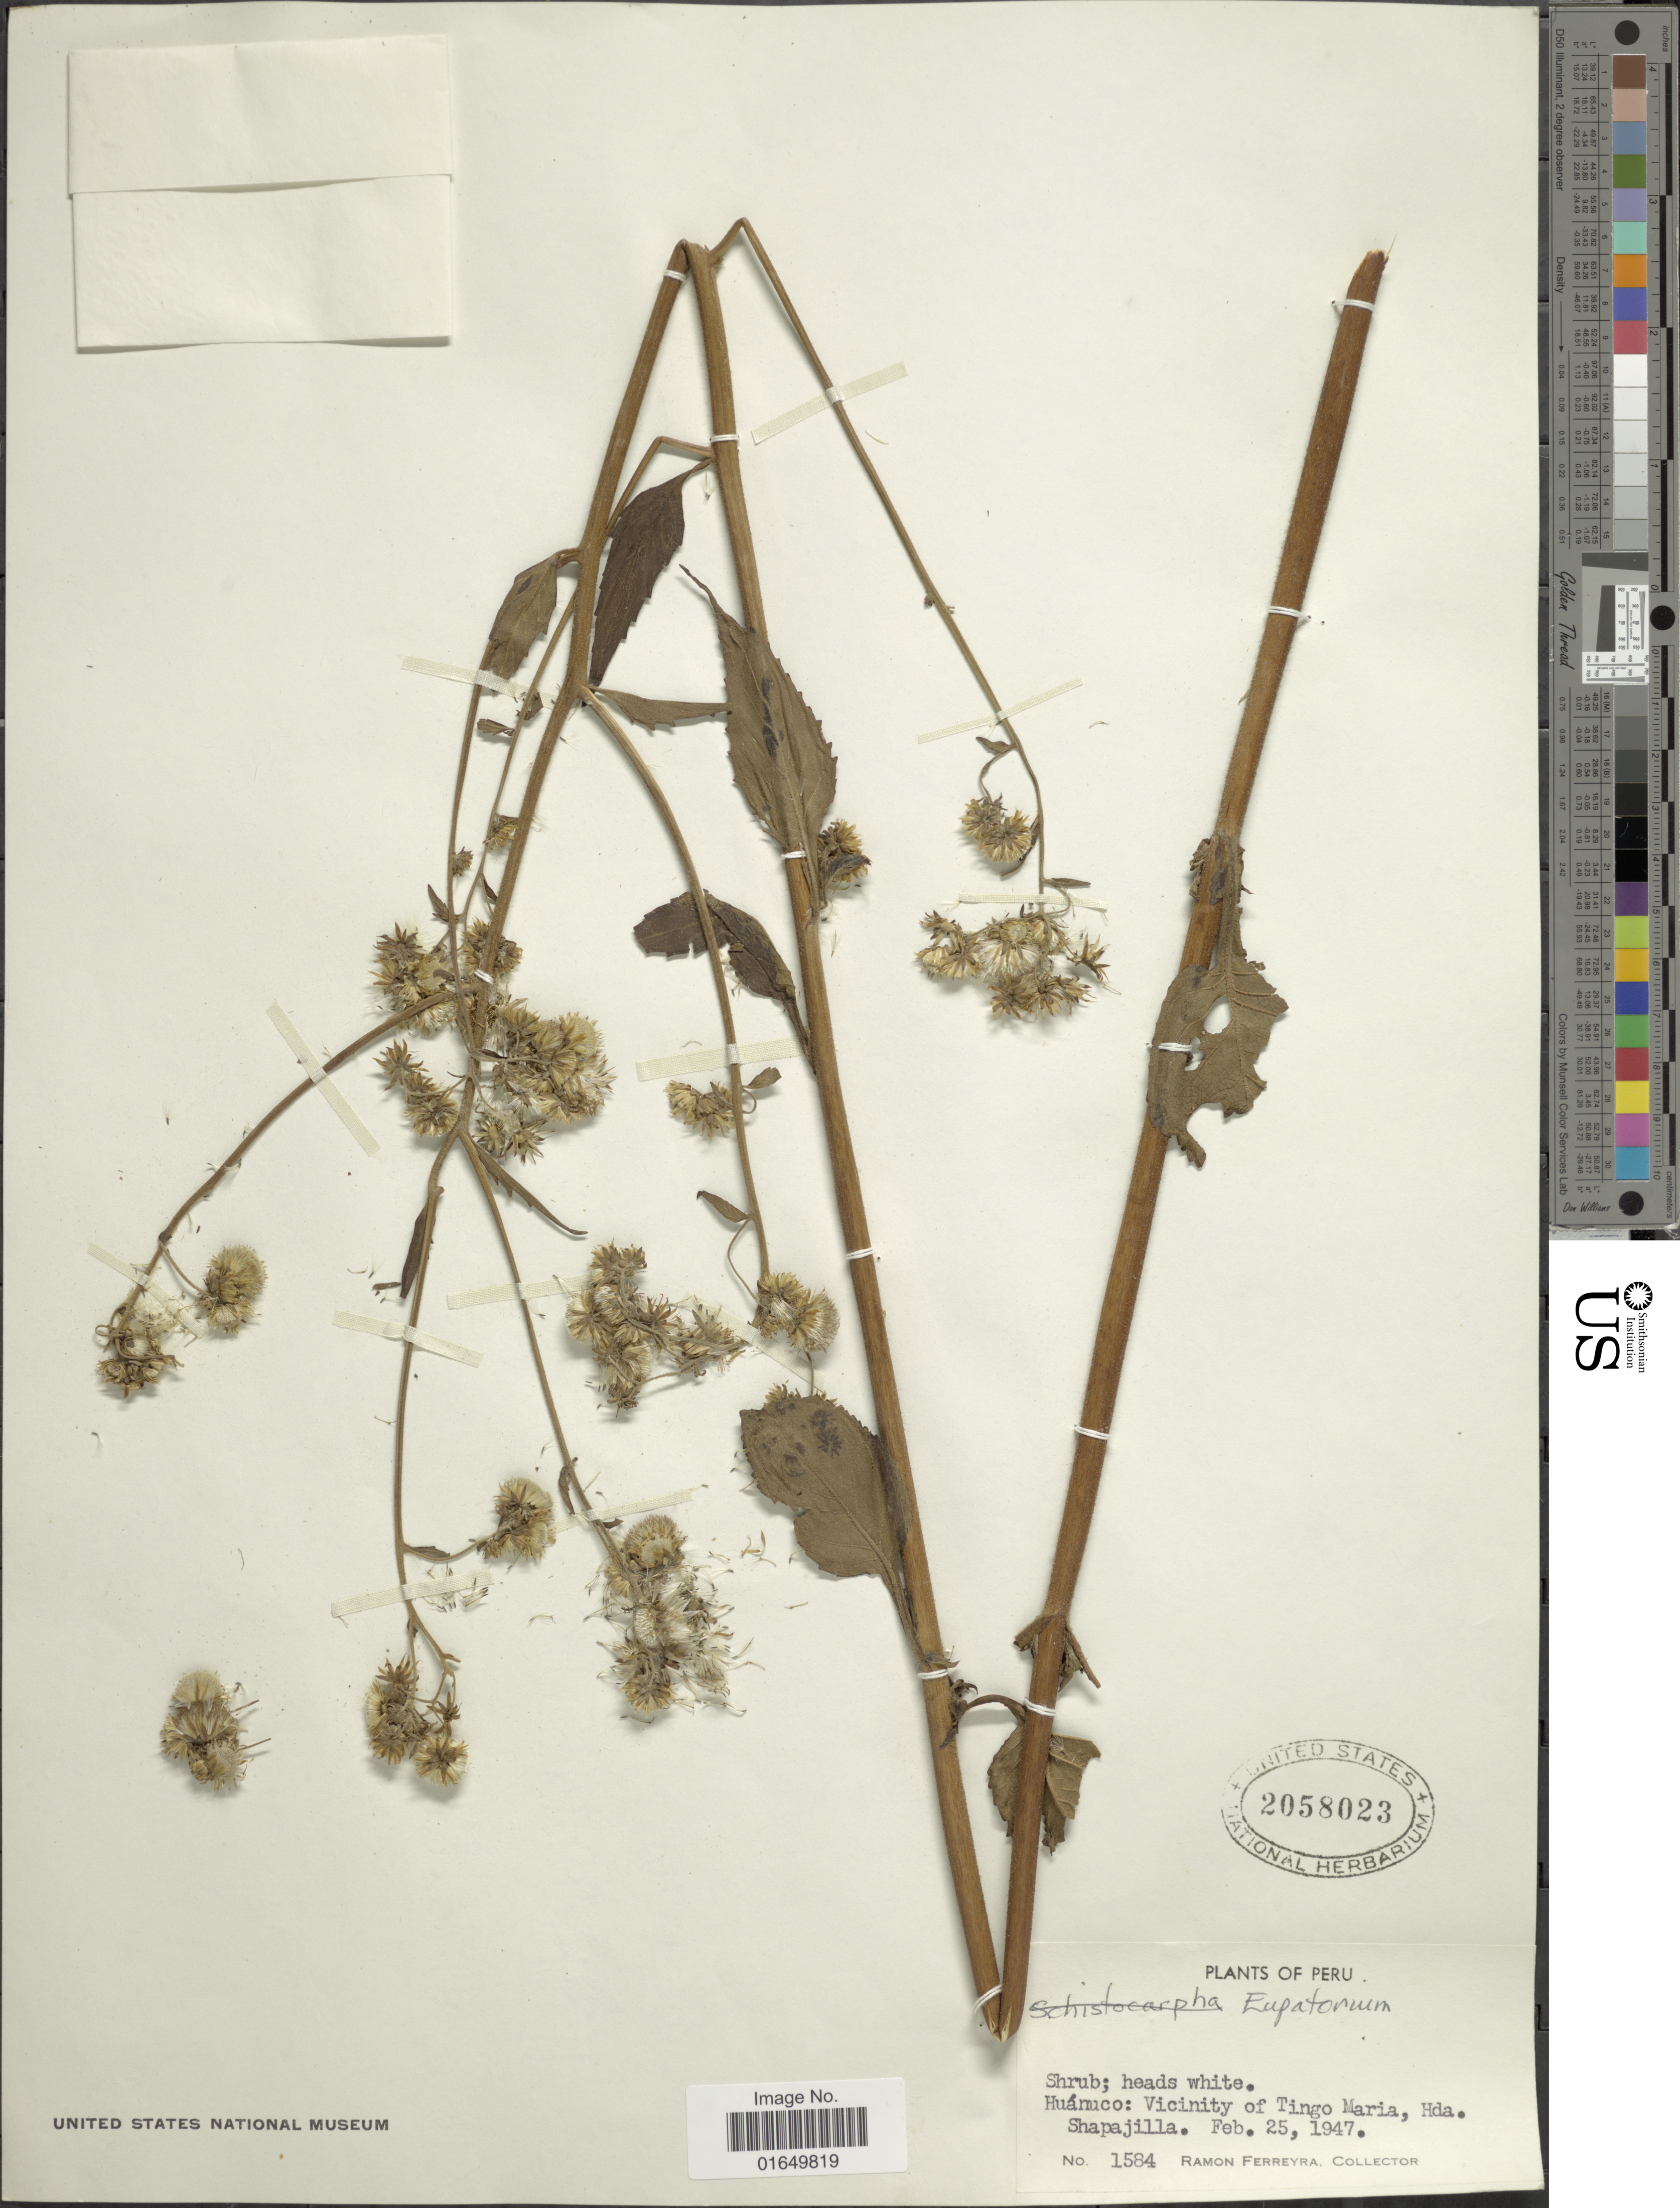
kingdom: Plantae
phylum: Tracheophyta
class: Magnoliopsida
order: Asterales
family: Asteraceae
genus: Polyanthina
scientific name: Polyanthina nemorosa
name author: (Klatt) R.M. King & H. Rob.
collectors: R. A. Ferreyra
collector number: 1584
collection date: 1947-02-25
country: Peru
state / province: Huánuco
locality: Vicinity of Tingo Maria, Hda.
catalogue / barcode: US 2058023